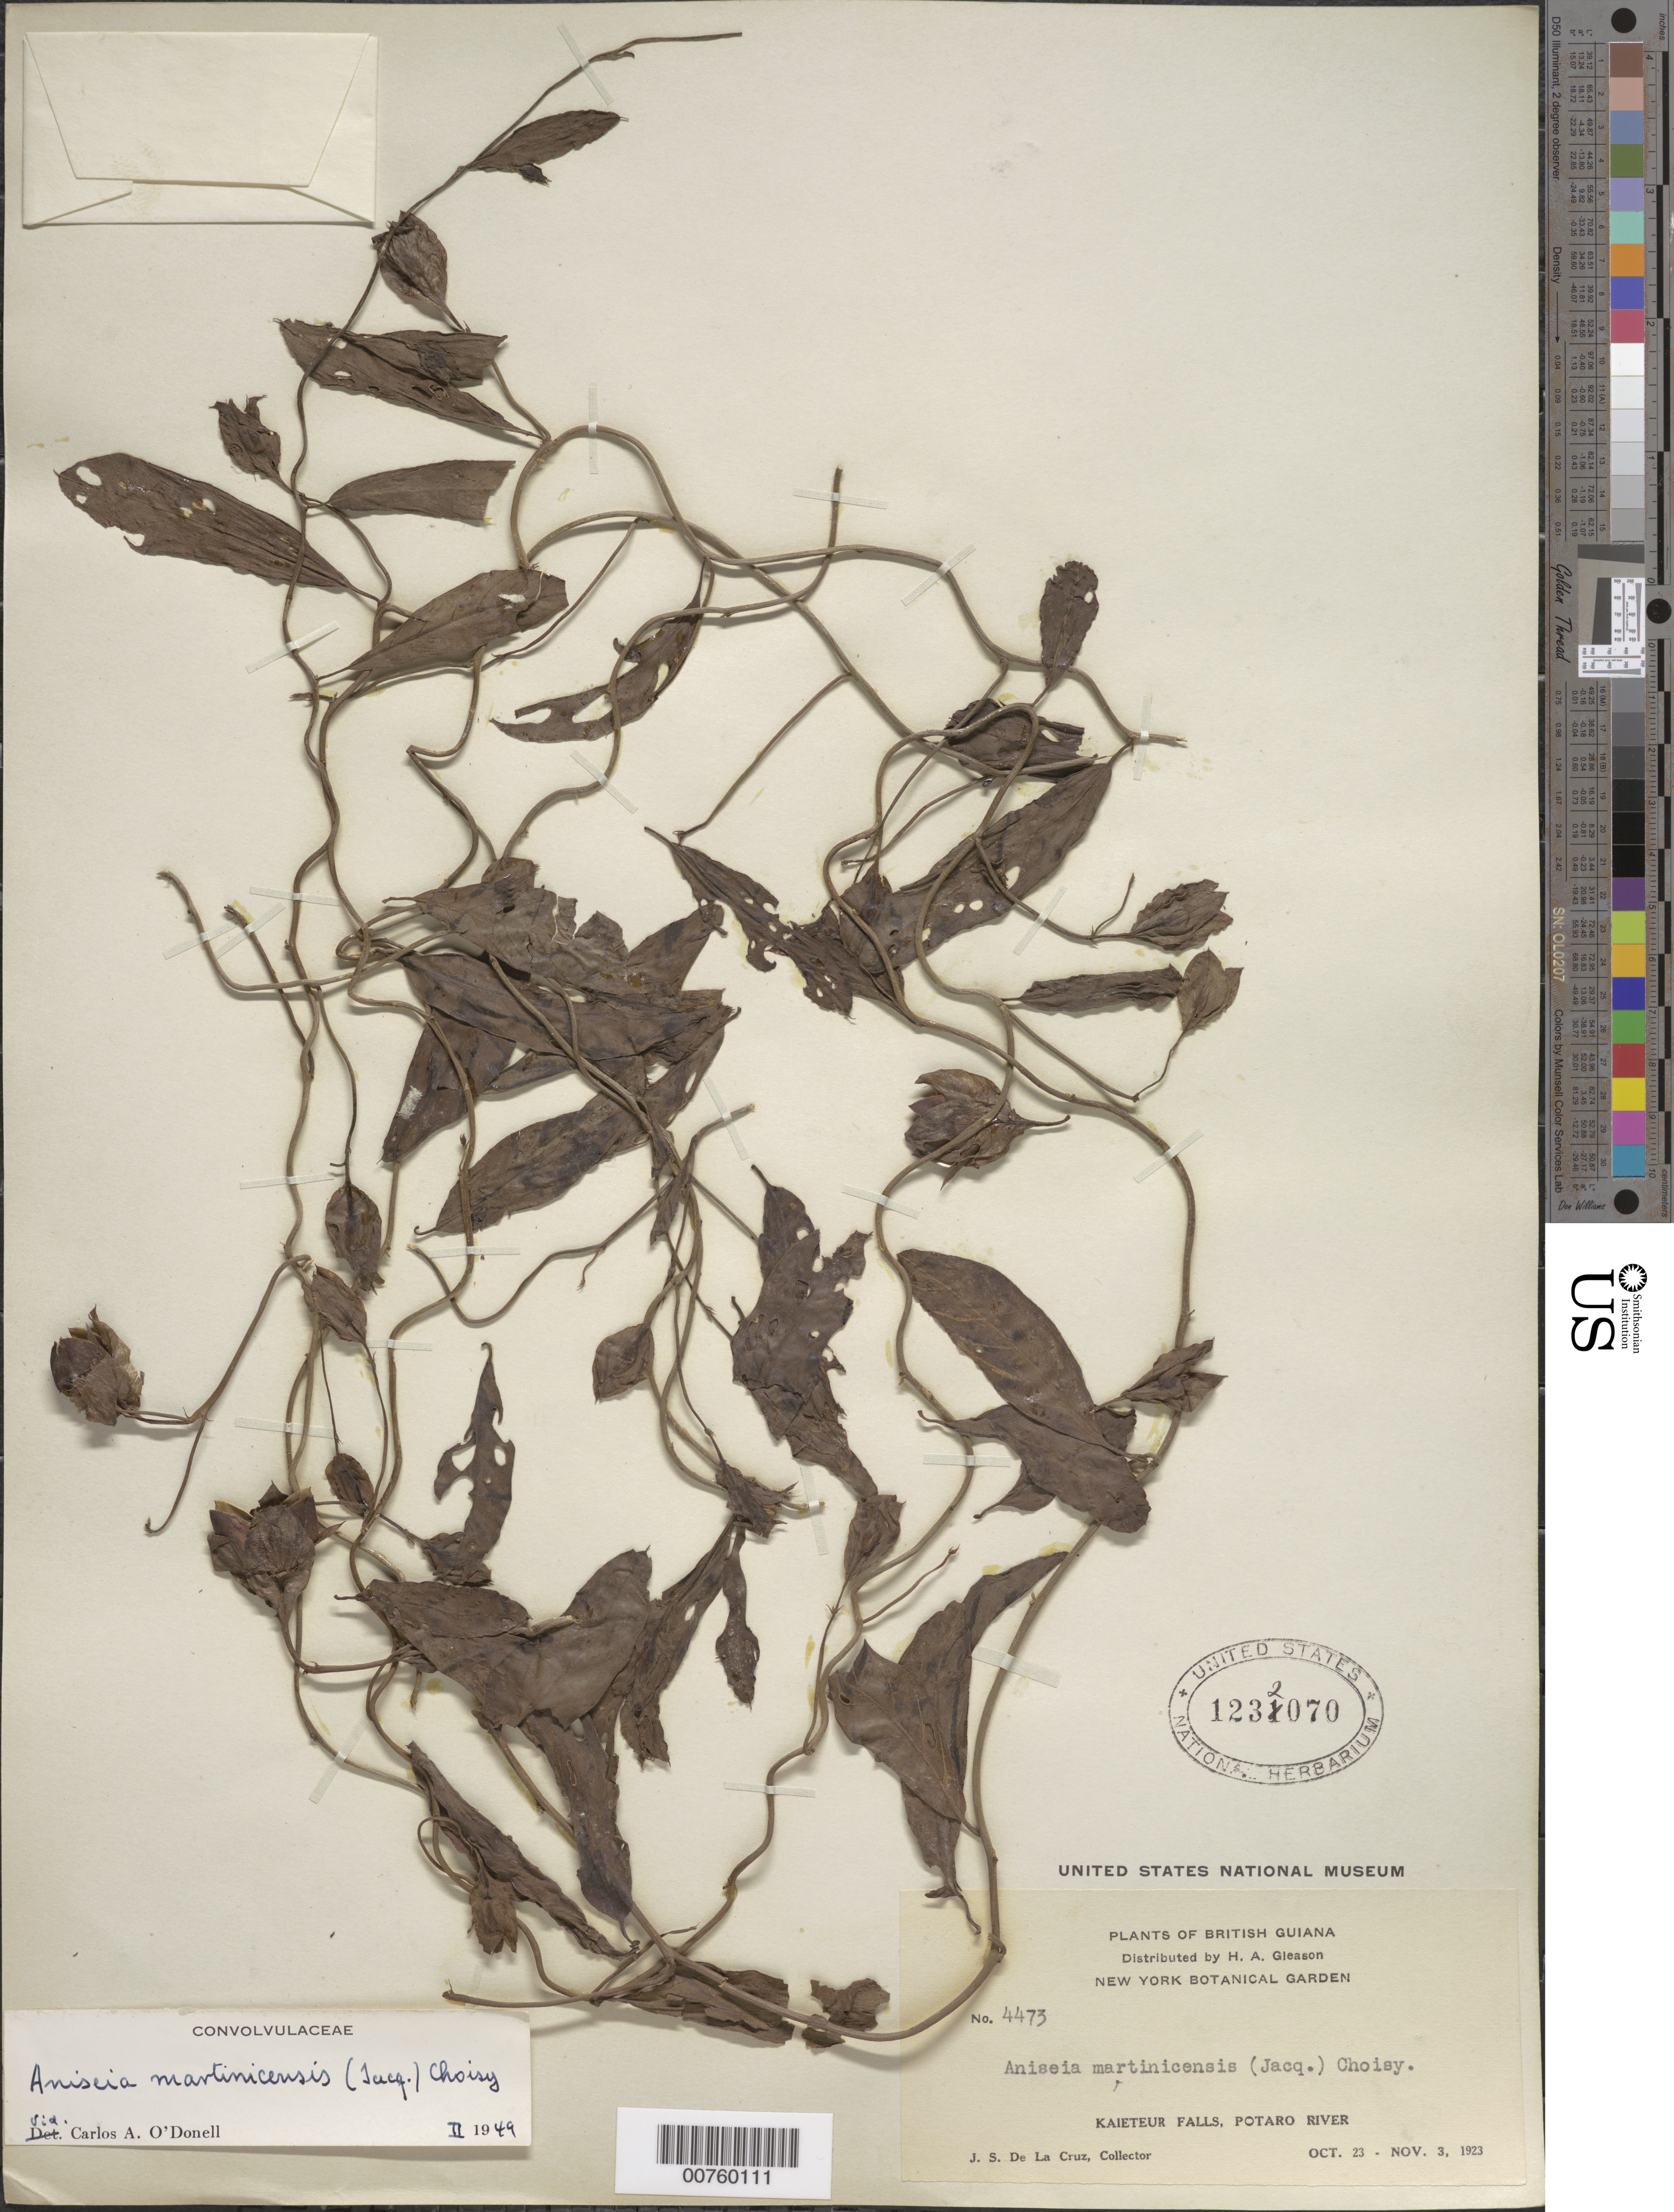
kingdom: Plantae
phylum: Tracheophyta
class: Magnoliopsida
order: Solanales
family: Convolvulaceae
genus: Aniseia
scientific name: Aniseia martinicensis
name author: (Jacq.) Choisy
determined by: O'Donell, C. A.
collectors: J. S. de la Cruz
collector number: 4473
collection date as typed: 23-Oct-23 to 3-Nov-23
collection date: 1923-10-23/1923-11-03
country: Guyana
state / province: Potaro-Siparuni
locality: Kaieteur Falls, Potaro R.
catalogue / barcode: US 1232070